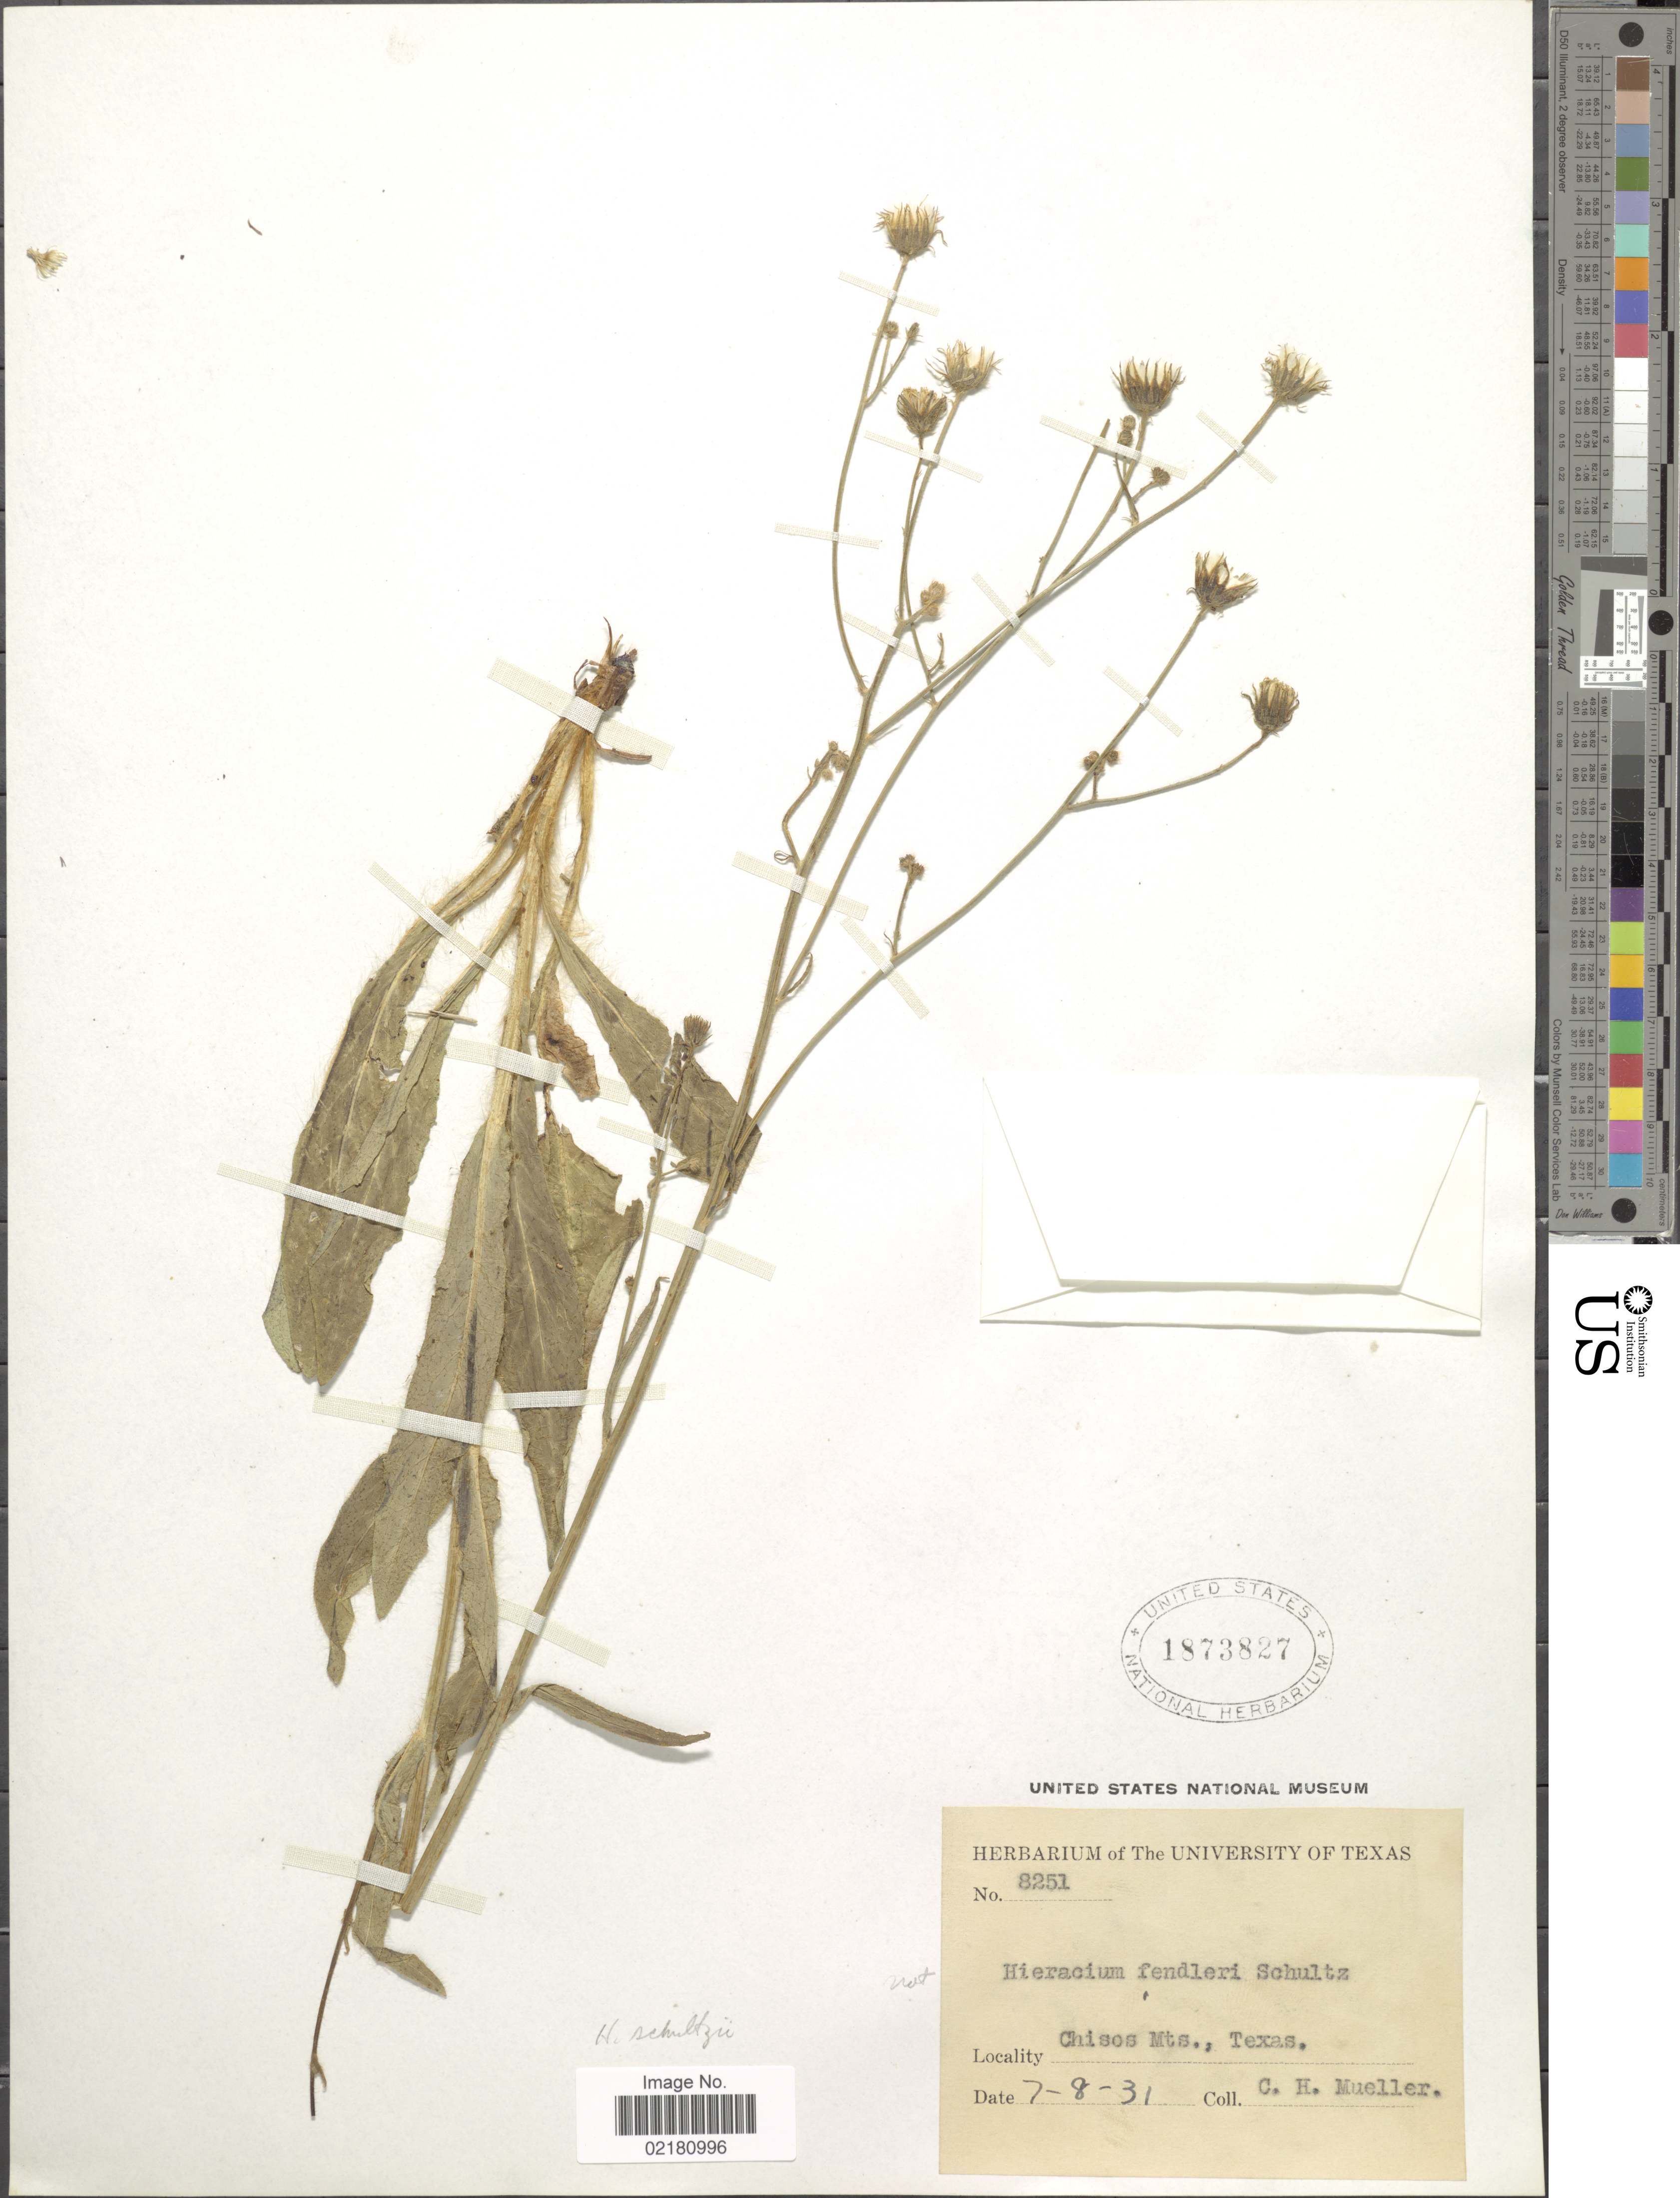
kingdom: Plantae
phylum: Tracheophyta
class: Magnoliopsida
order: Asterales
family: Asteraceae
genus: Hieracium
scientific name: Hieracium schultzii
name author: Fr.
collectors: C. H. Mueller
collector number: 8251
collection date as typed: Transcribed d/m/y: 8/7/31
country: United States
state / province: Texas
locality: Chisos Mts.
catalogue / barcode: US 1873827